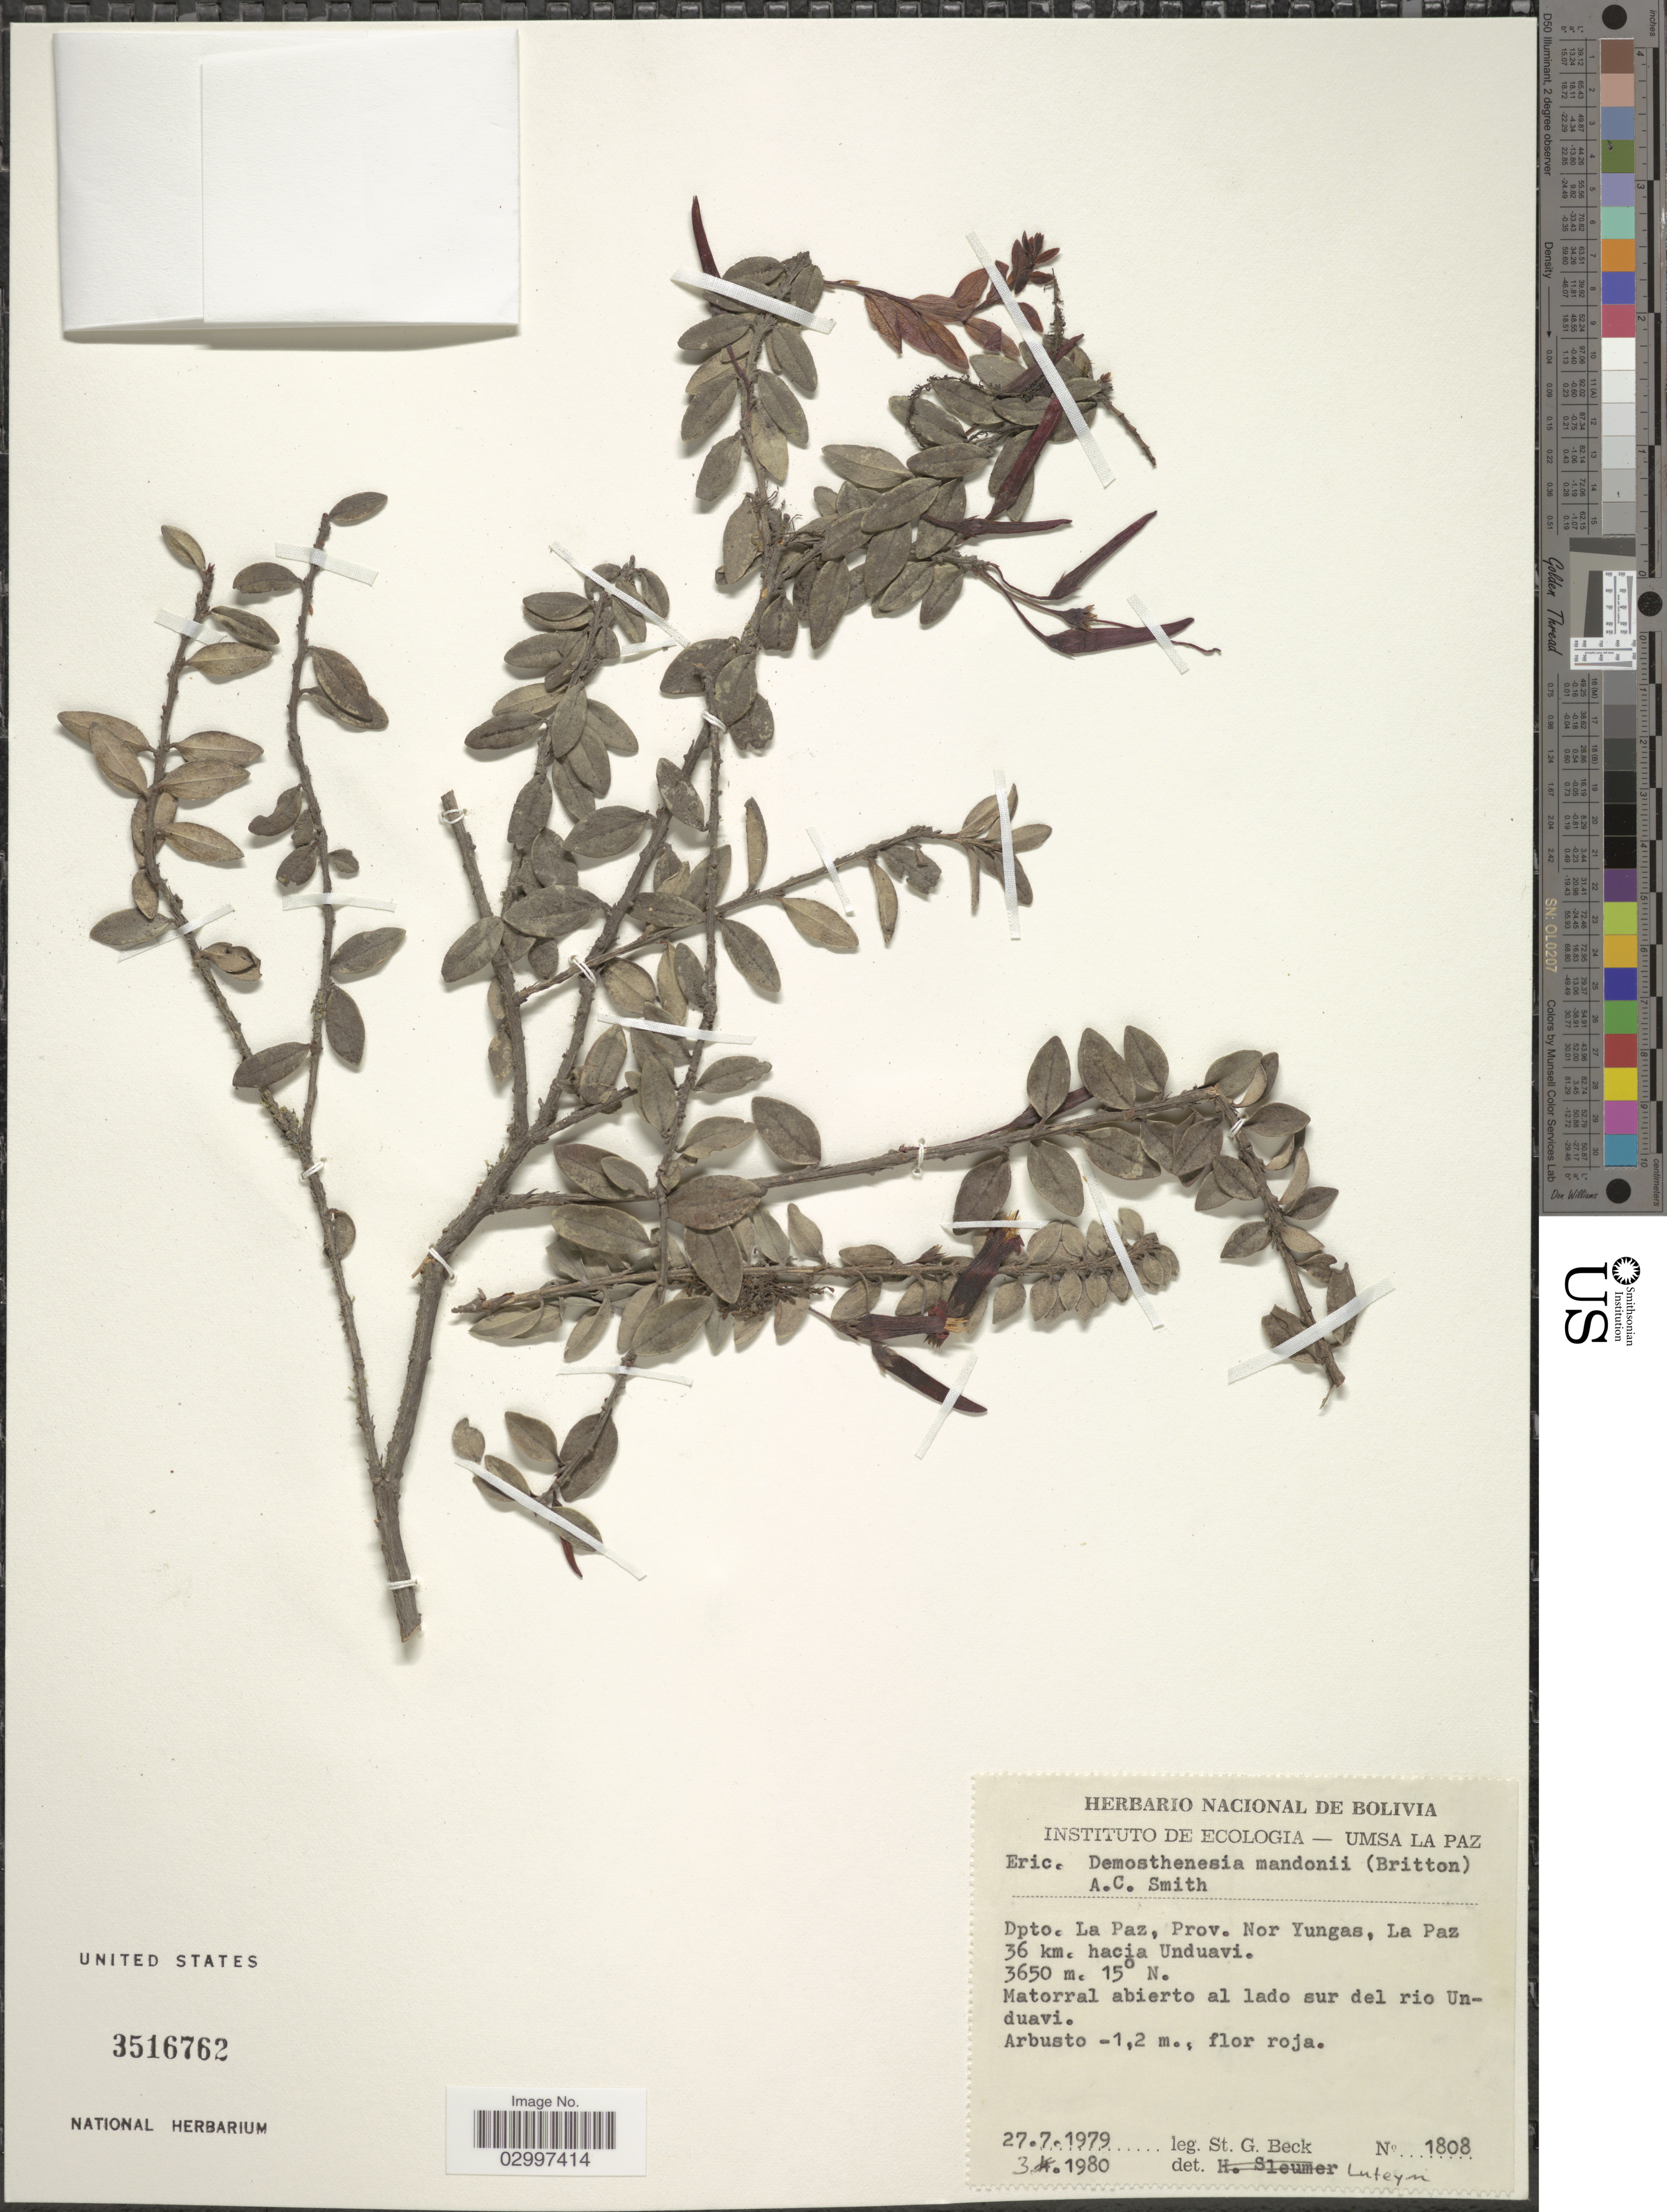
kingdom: Plantae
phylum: Tracheophyta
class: Magnoliopsida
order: Ericales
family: Ericaceae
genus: Demosthenesia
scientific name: Demosthenesia mandoni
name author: (Britton) A.C. Sm.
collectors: Laboratory Personnel, La Paz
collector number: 1808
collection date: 1979-07-27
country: Bolivia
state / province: La Paz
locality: Dpto. La Paz, Prov. Nor Yungas, La Paz 36 km. hacia Unduavi.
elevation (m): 3650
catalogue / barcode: US 3516762